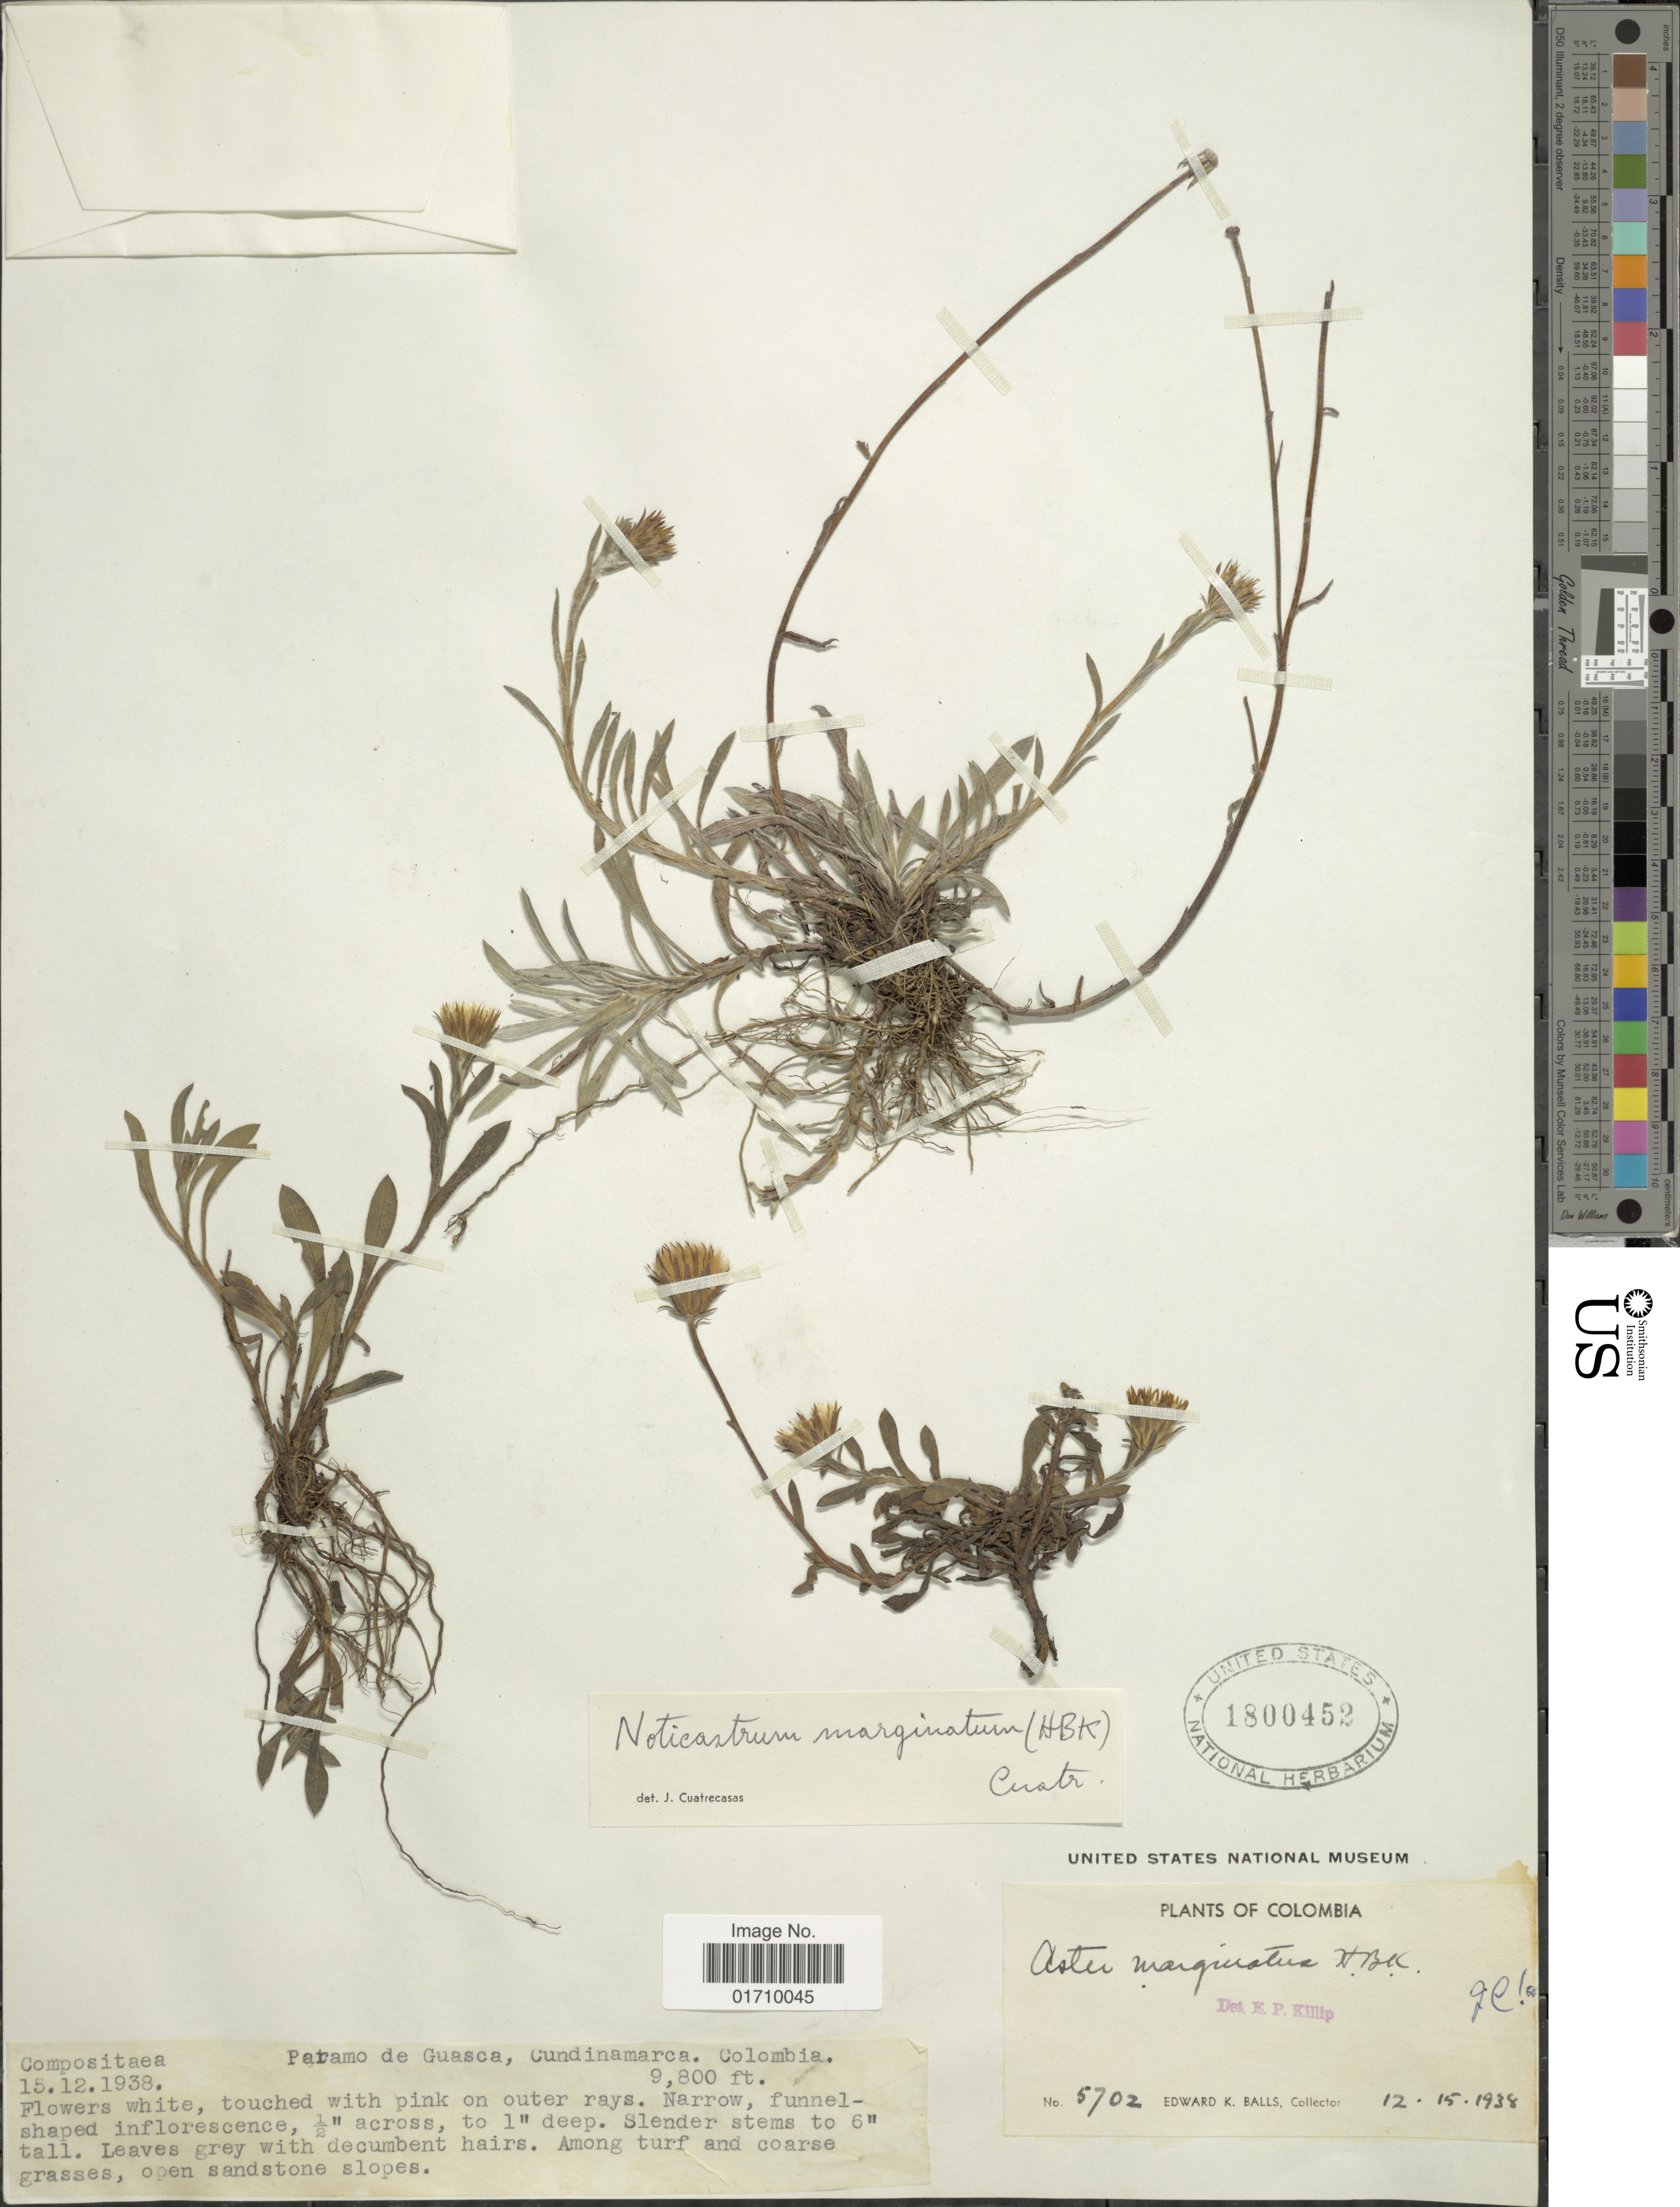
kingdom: Plantae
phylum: Tracheophyta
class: Magnoliopsida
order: Asterales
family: Asteraceae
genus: Noticastrum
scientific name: Noticastrum marginatum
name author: (Kunth) Cuatrec.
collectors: E. K. Balls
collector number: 5702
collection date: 1938-12-15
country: Colombia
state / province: Cundinamarca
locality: Paramo de Guasca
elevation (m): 2987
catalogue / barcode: US 1800452